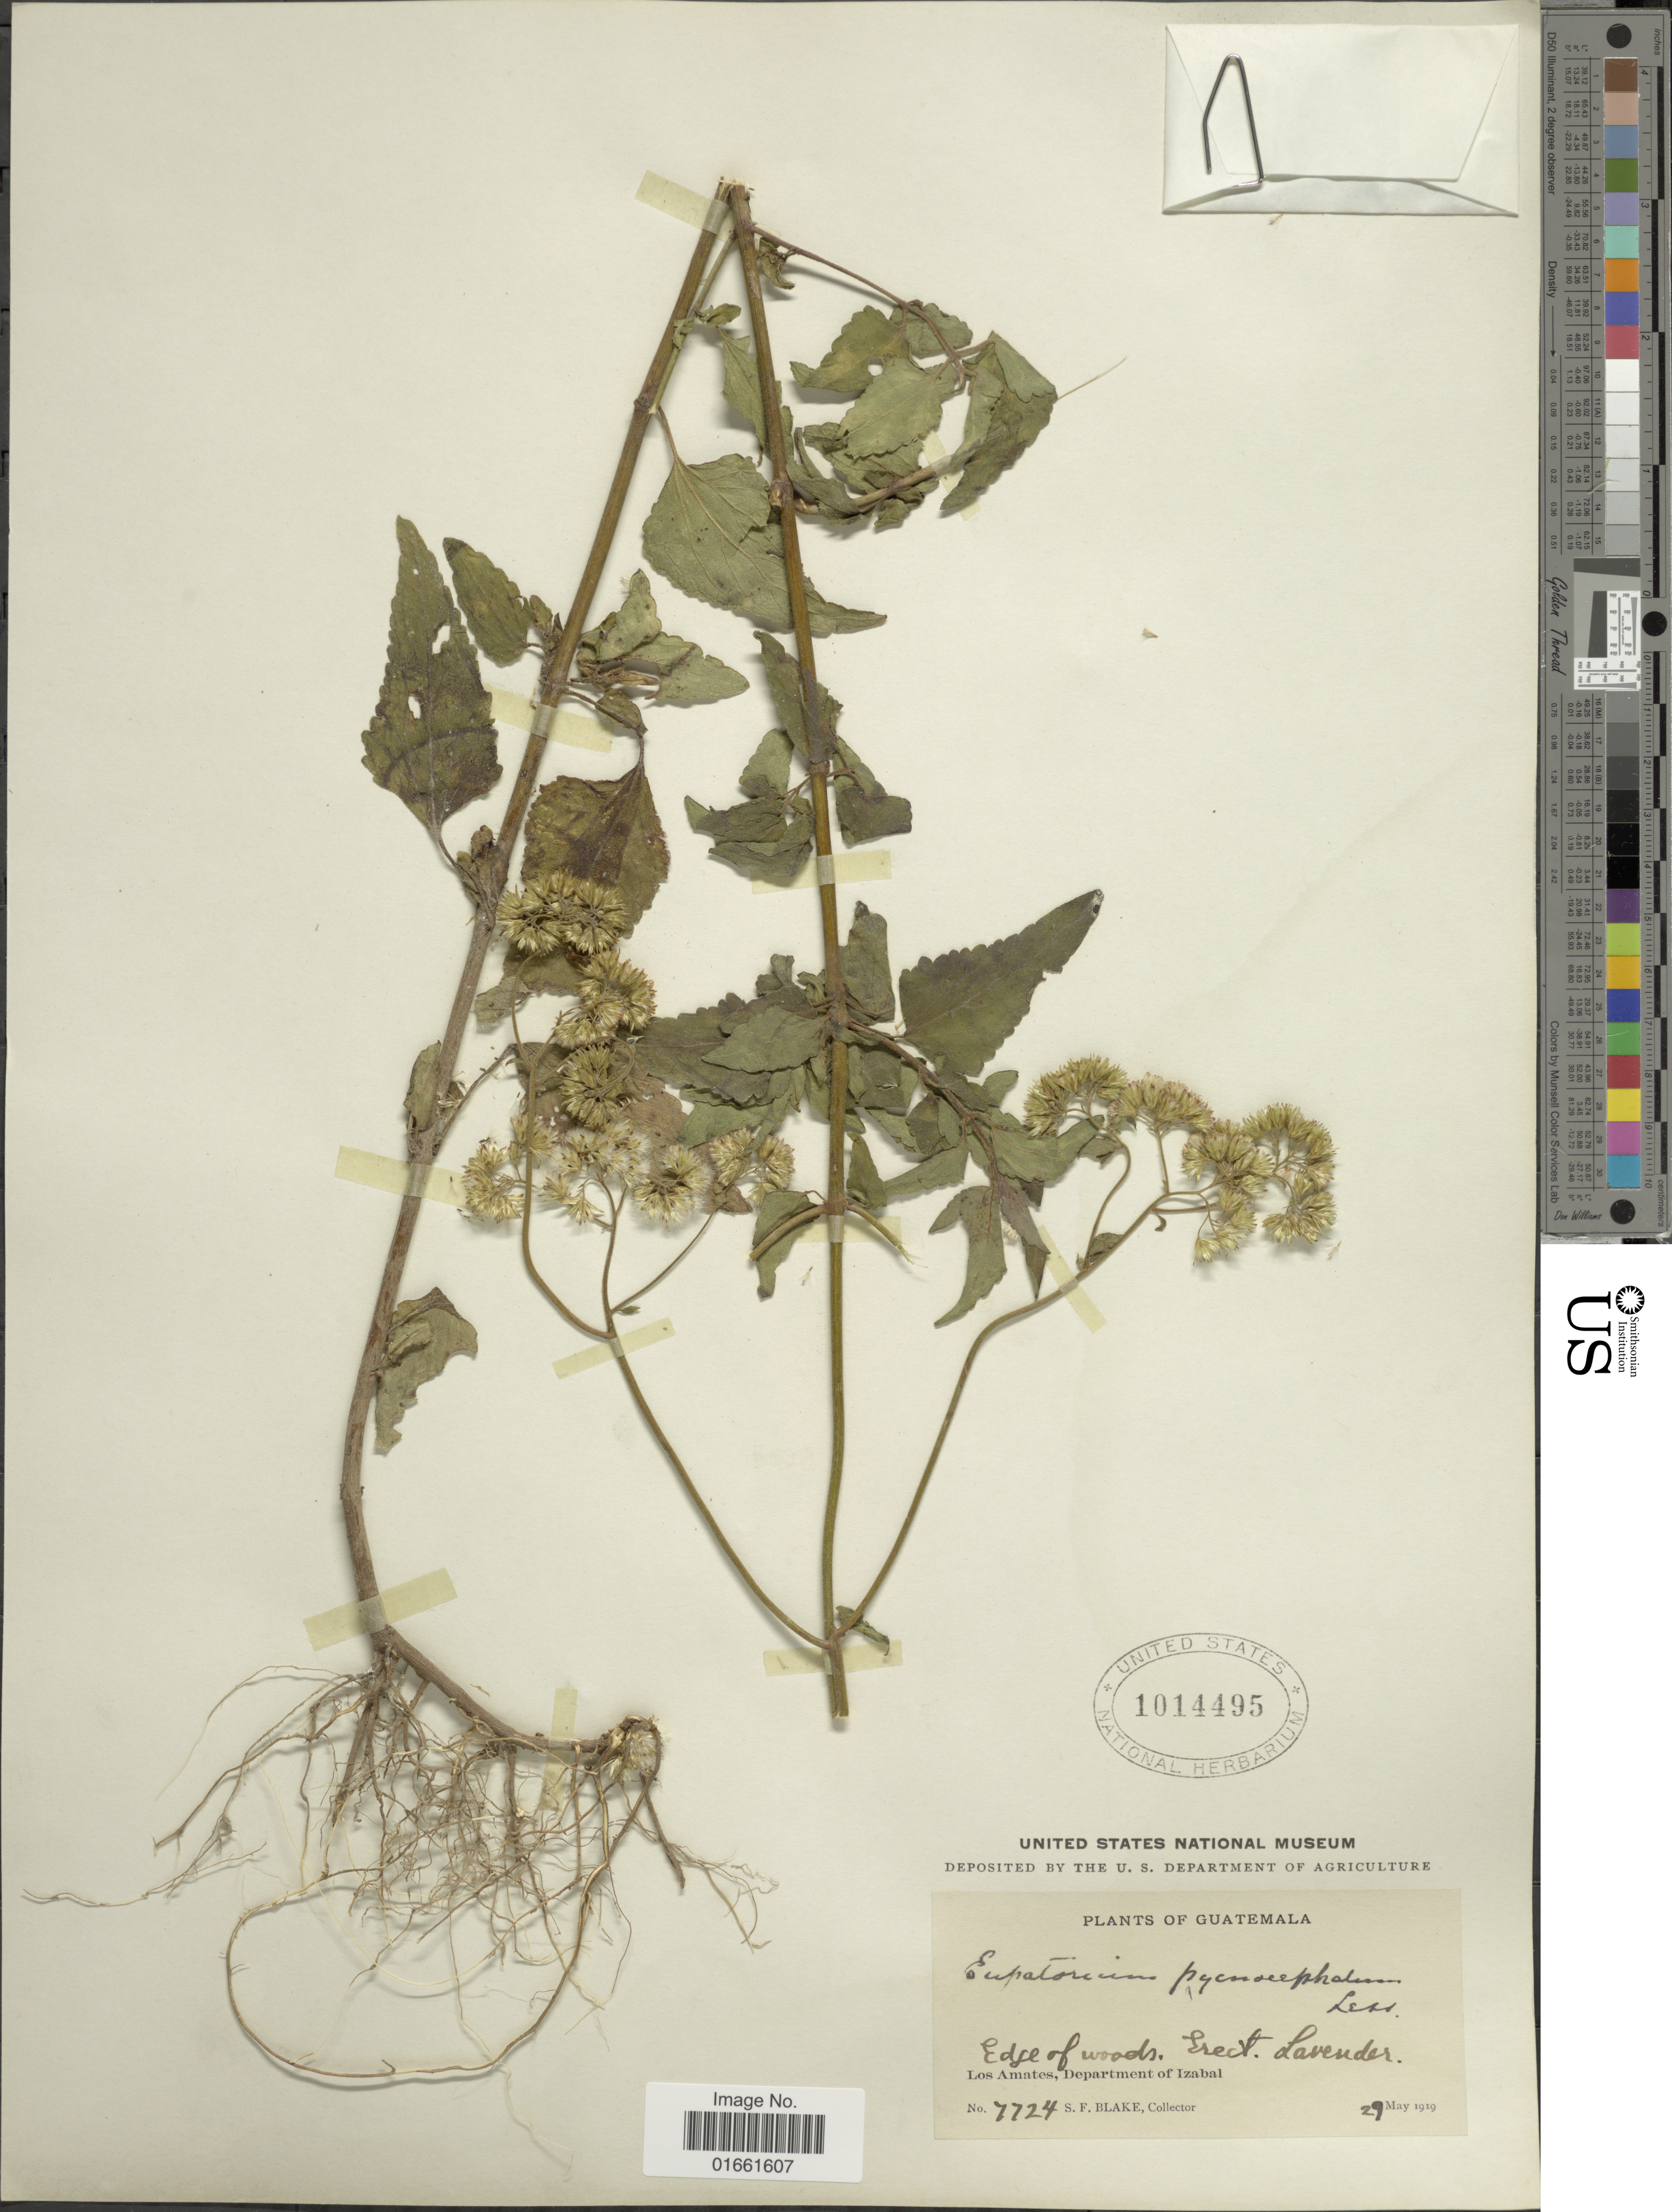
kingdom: Plantae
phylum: Tracheophyta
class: Magnoliopsida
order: Asterales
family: Asteraceae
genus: Fleischmannia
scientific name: Fleischmannia pratensis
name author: (Klatt) R.M. King & H. Rob.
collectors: S. Blake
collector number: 7724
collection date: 1919-05-29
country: Guatemala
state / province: Izabal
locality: Edge of woods, Los Amates, Department of Izabal.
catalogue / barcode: US 1014495